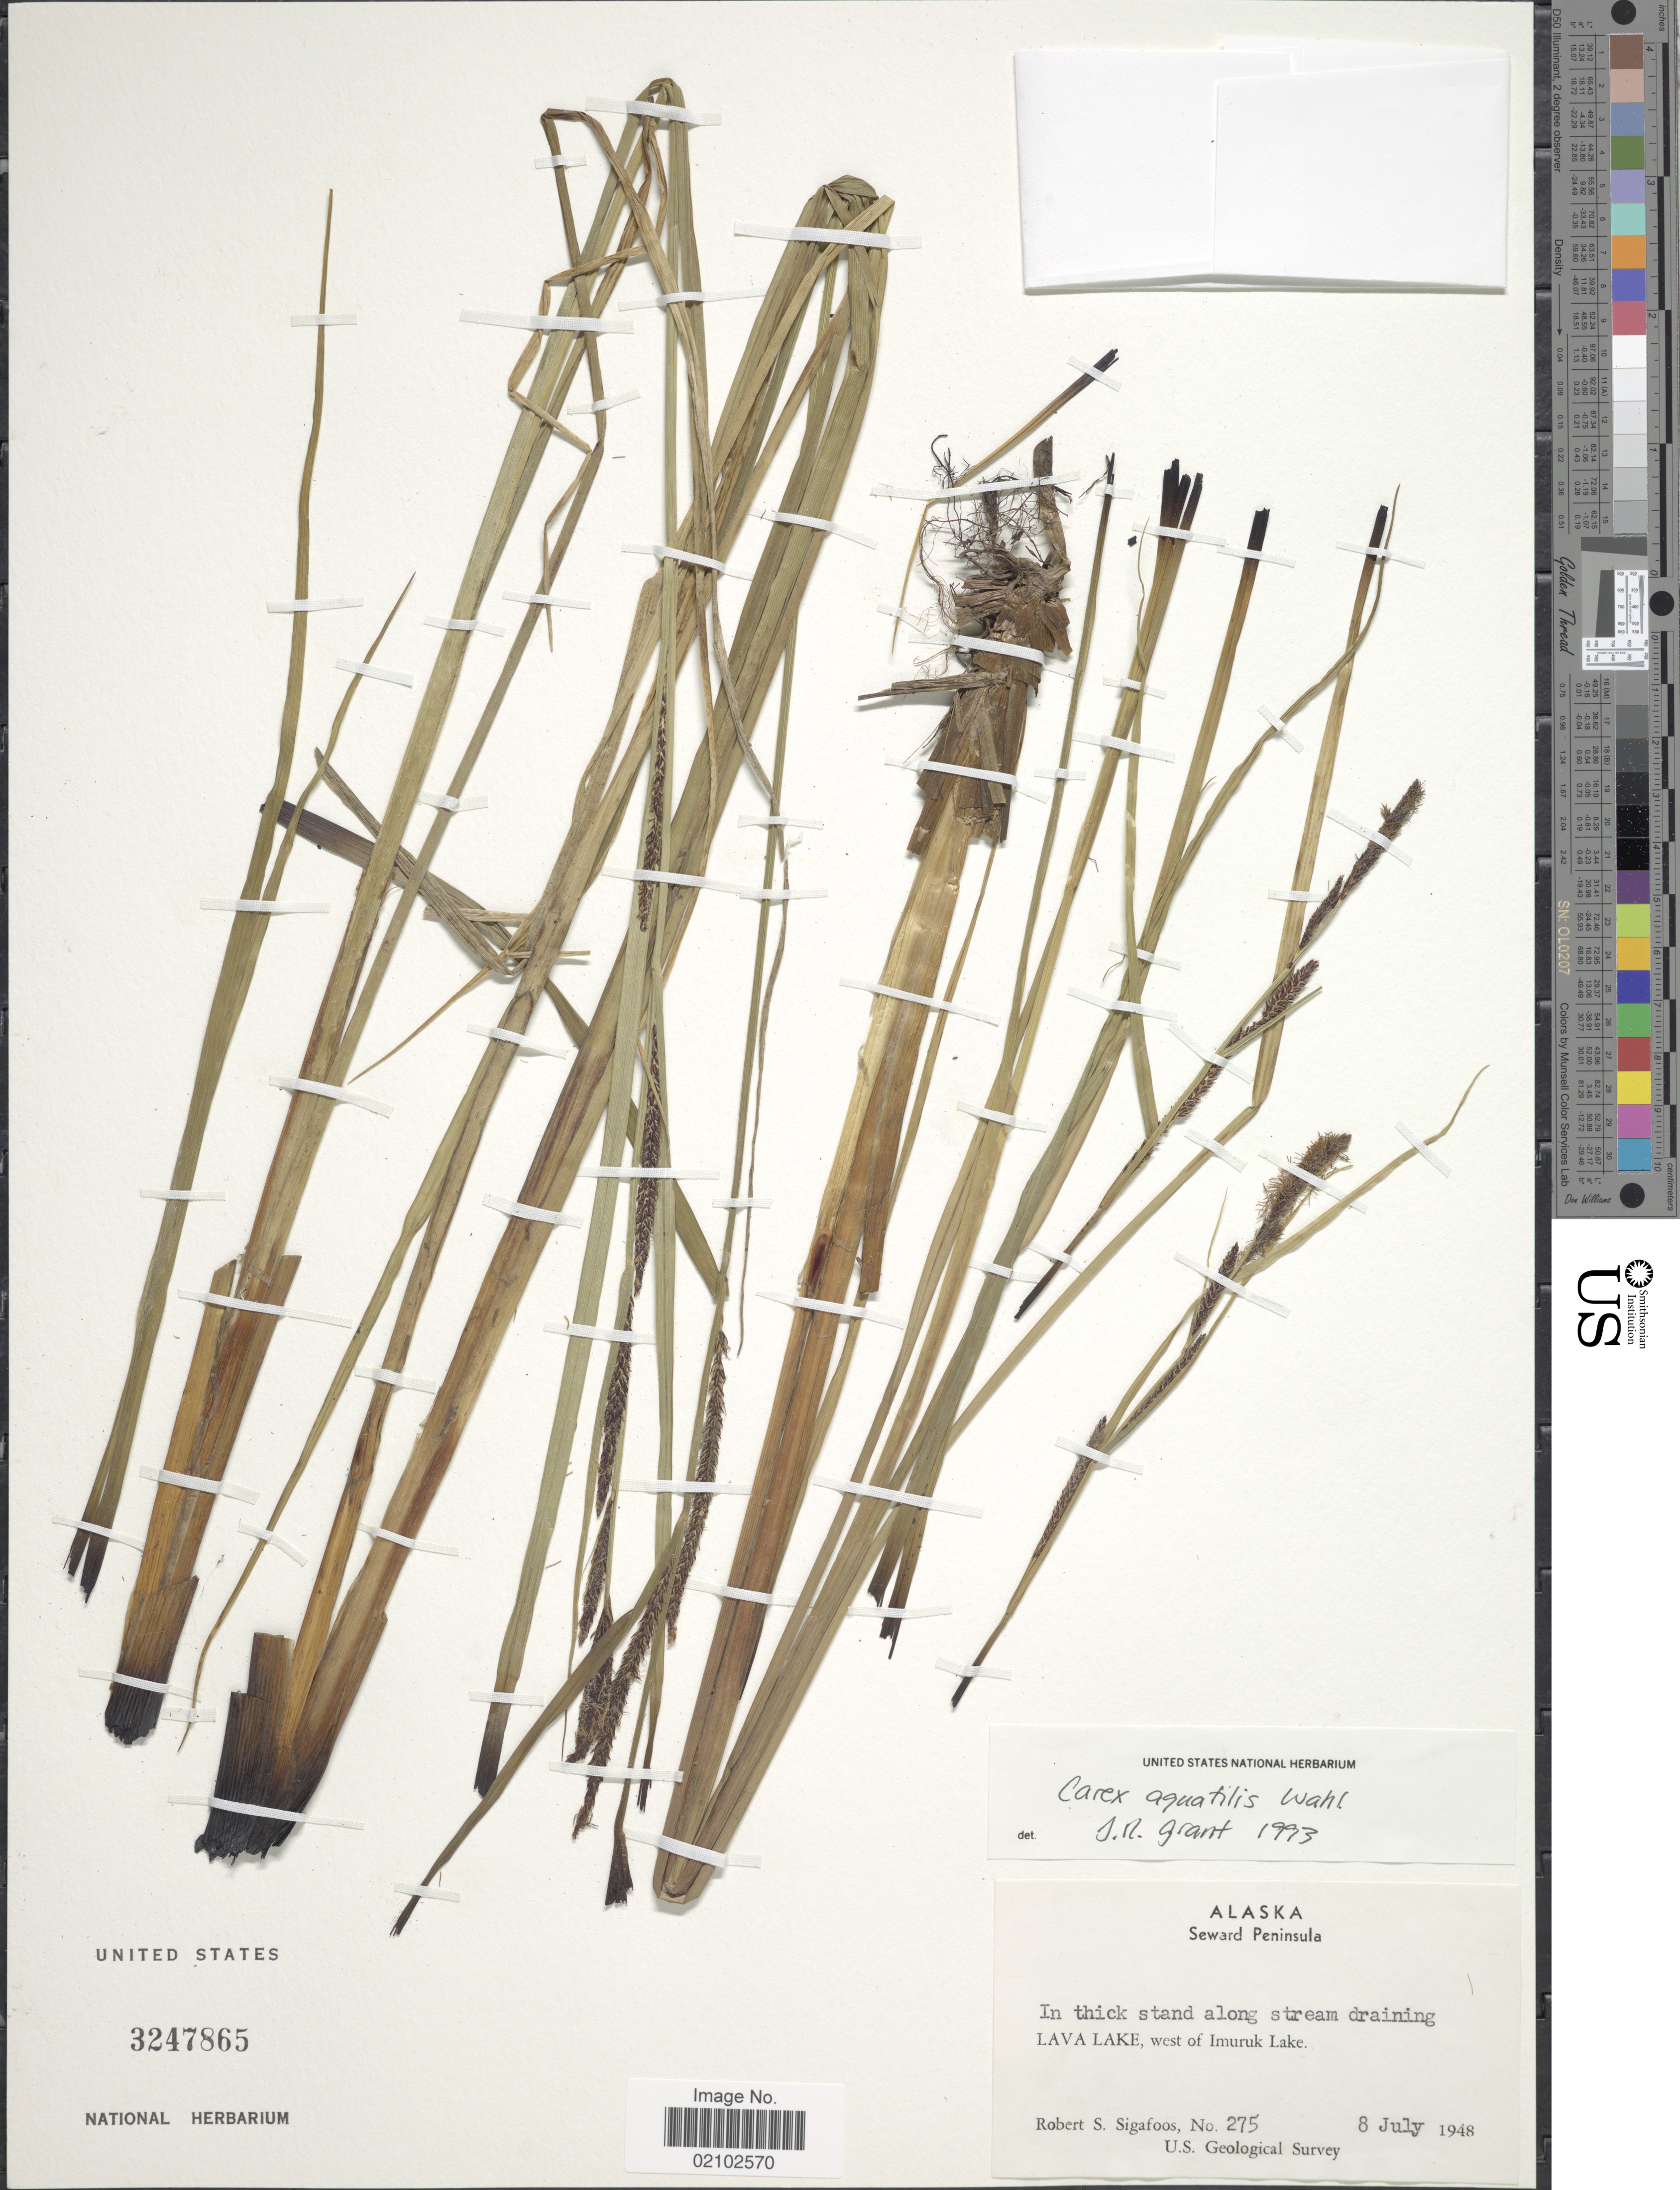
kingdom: Plantae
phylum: Tracheophyta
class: Liliopsida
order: Poales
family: Cyperaceae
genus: Carex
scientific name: Carex aquatilis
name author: Wahlenb.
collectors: R. Sigafoos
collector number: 275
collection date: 1948-07-08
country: United States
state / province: Alaska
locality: Seward Peninsula, In thick stand along stream draining Lava Lake, west of Imuruk Lake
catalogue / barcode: US 3247865